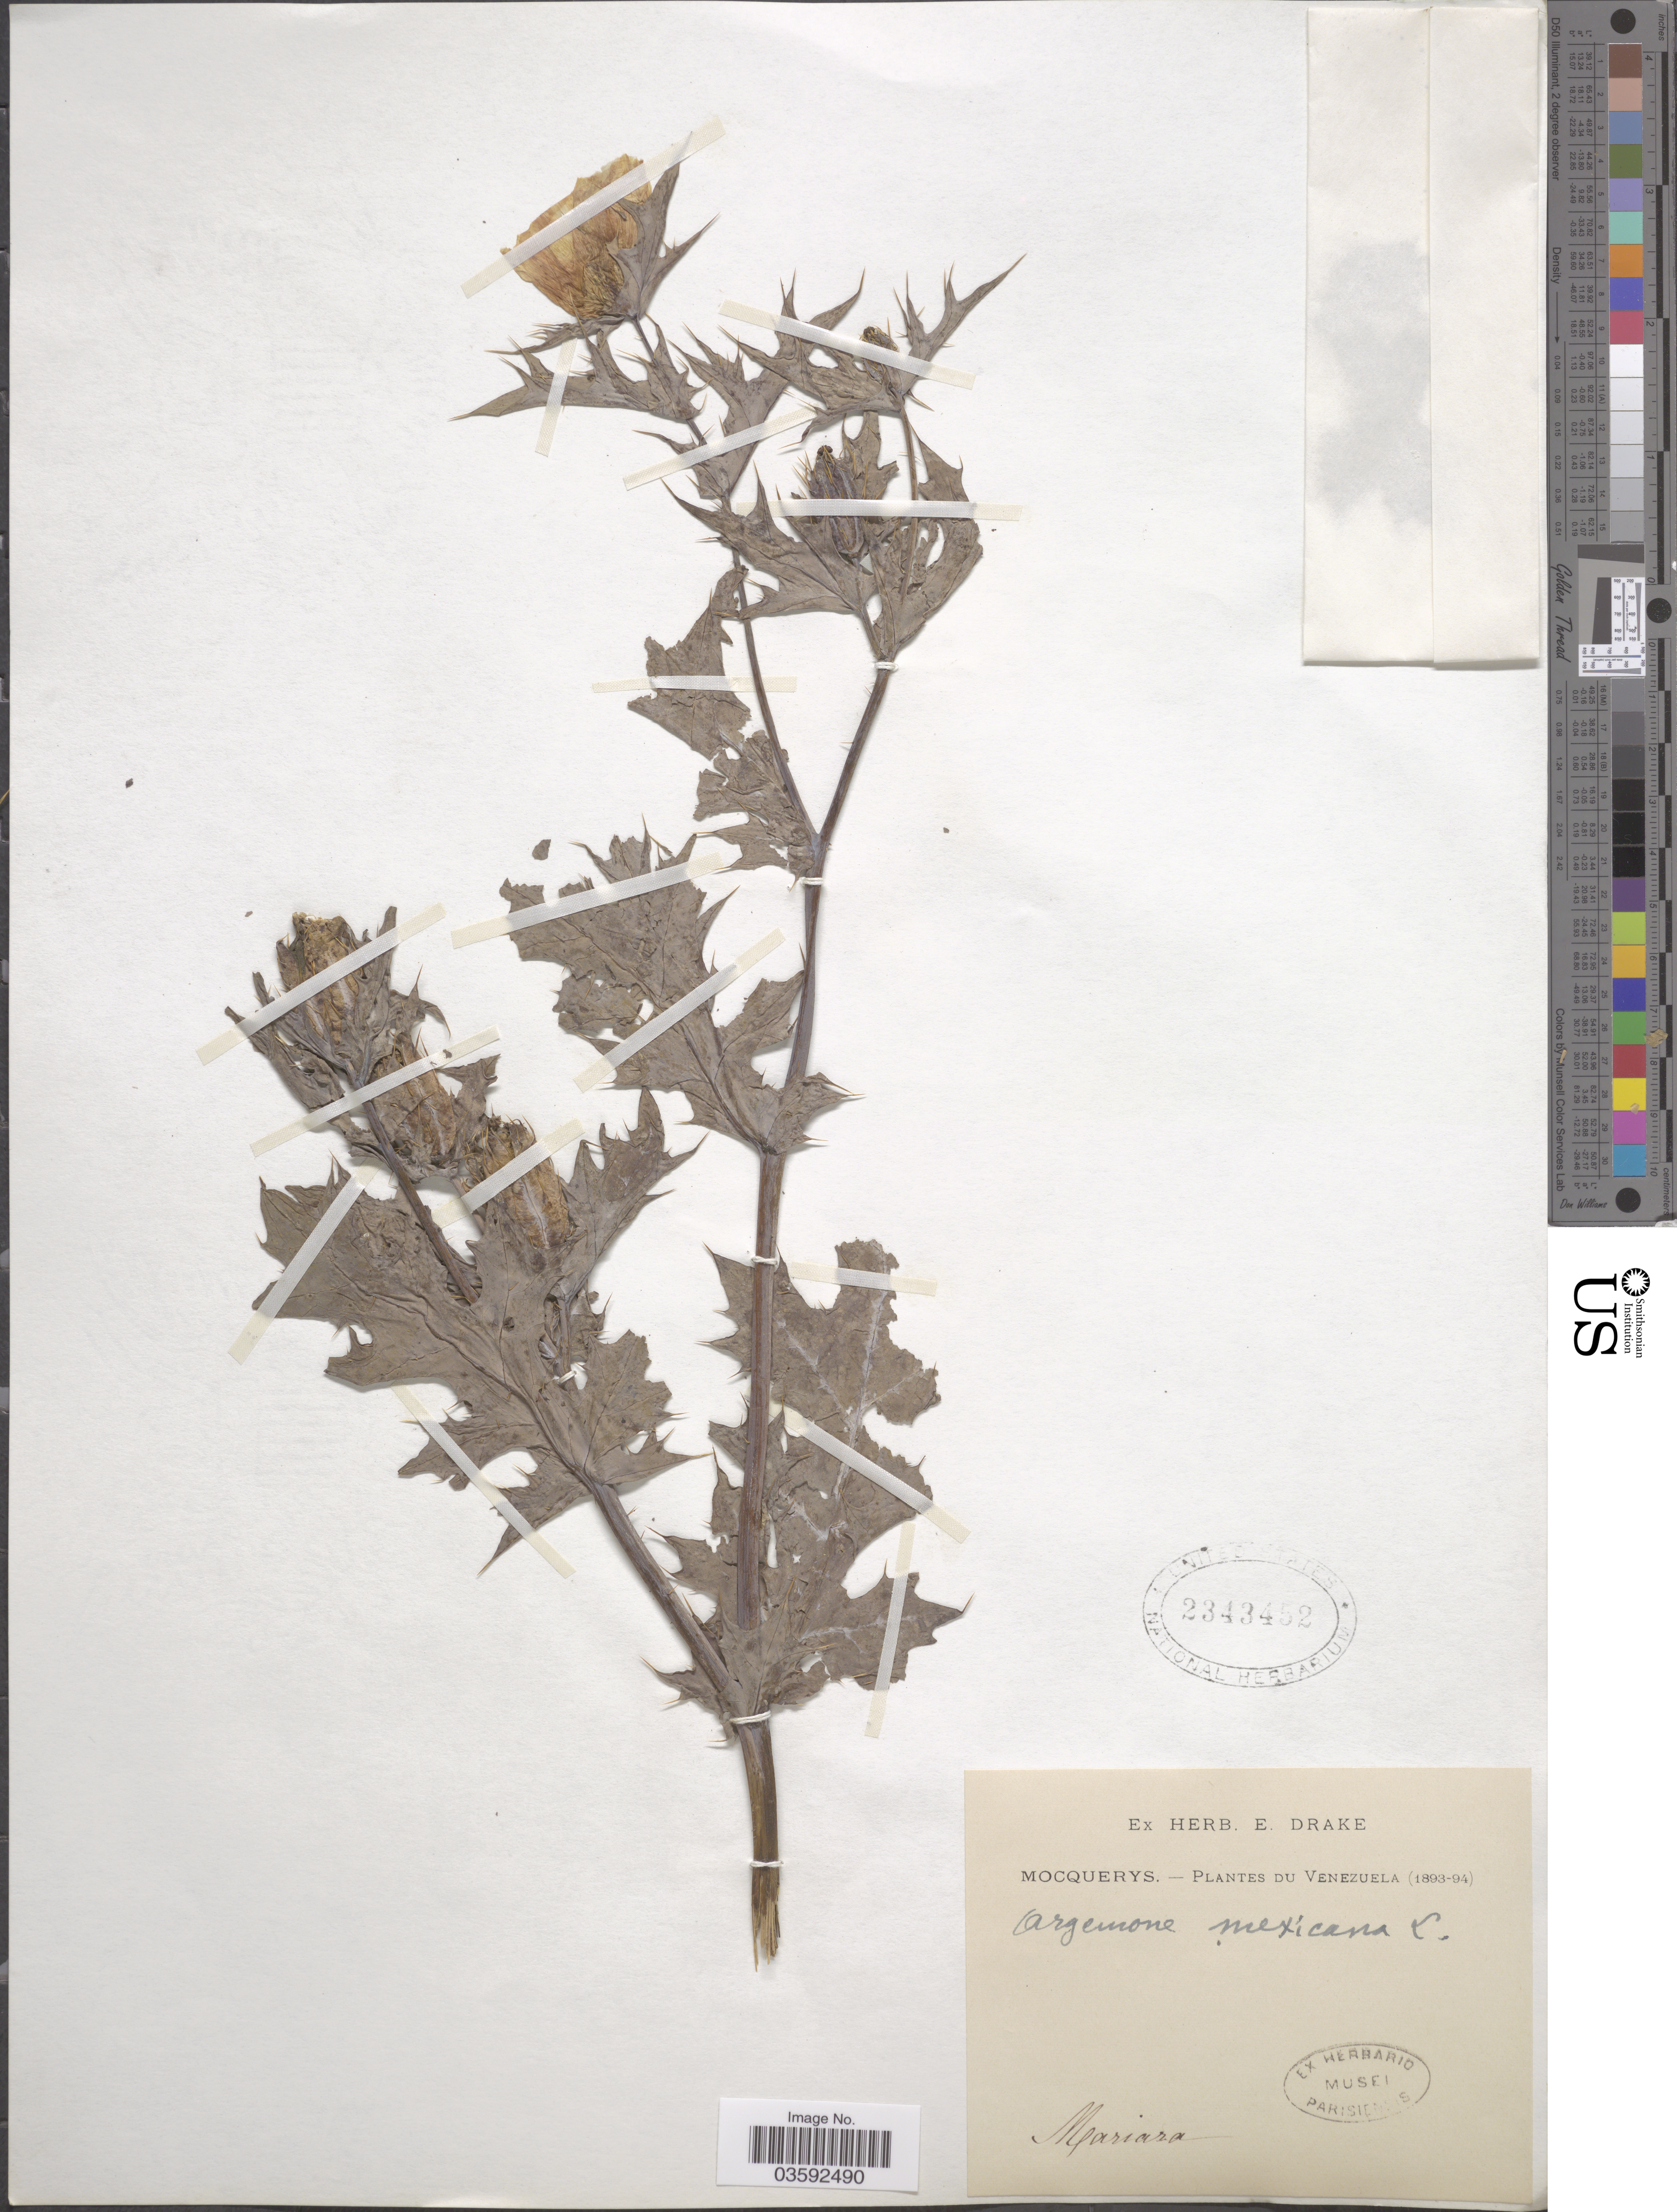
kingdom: Plantae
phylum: Tracheophyta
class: Magnoliopsida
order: Ranunculales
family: Papaveraceae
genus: Argemone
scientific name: Argemone mexicana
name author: L.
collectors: A. Mocquerys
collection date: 1893/1894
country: Venezuela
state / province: Carabobo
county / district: Diego Ibarra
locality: Mariara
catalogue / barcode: US 2343452